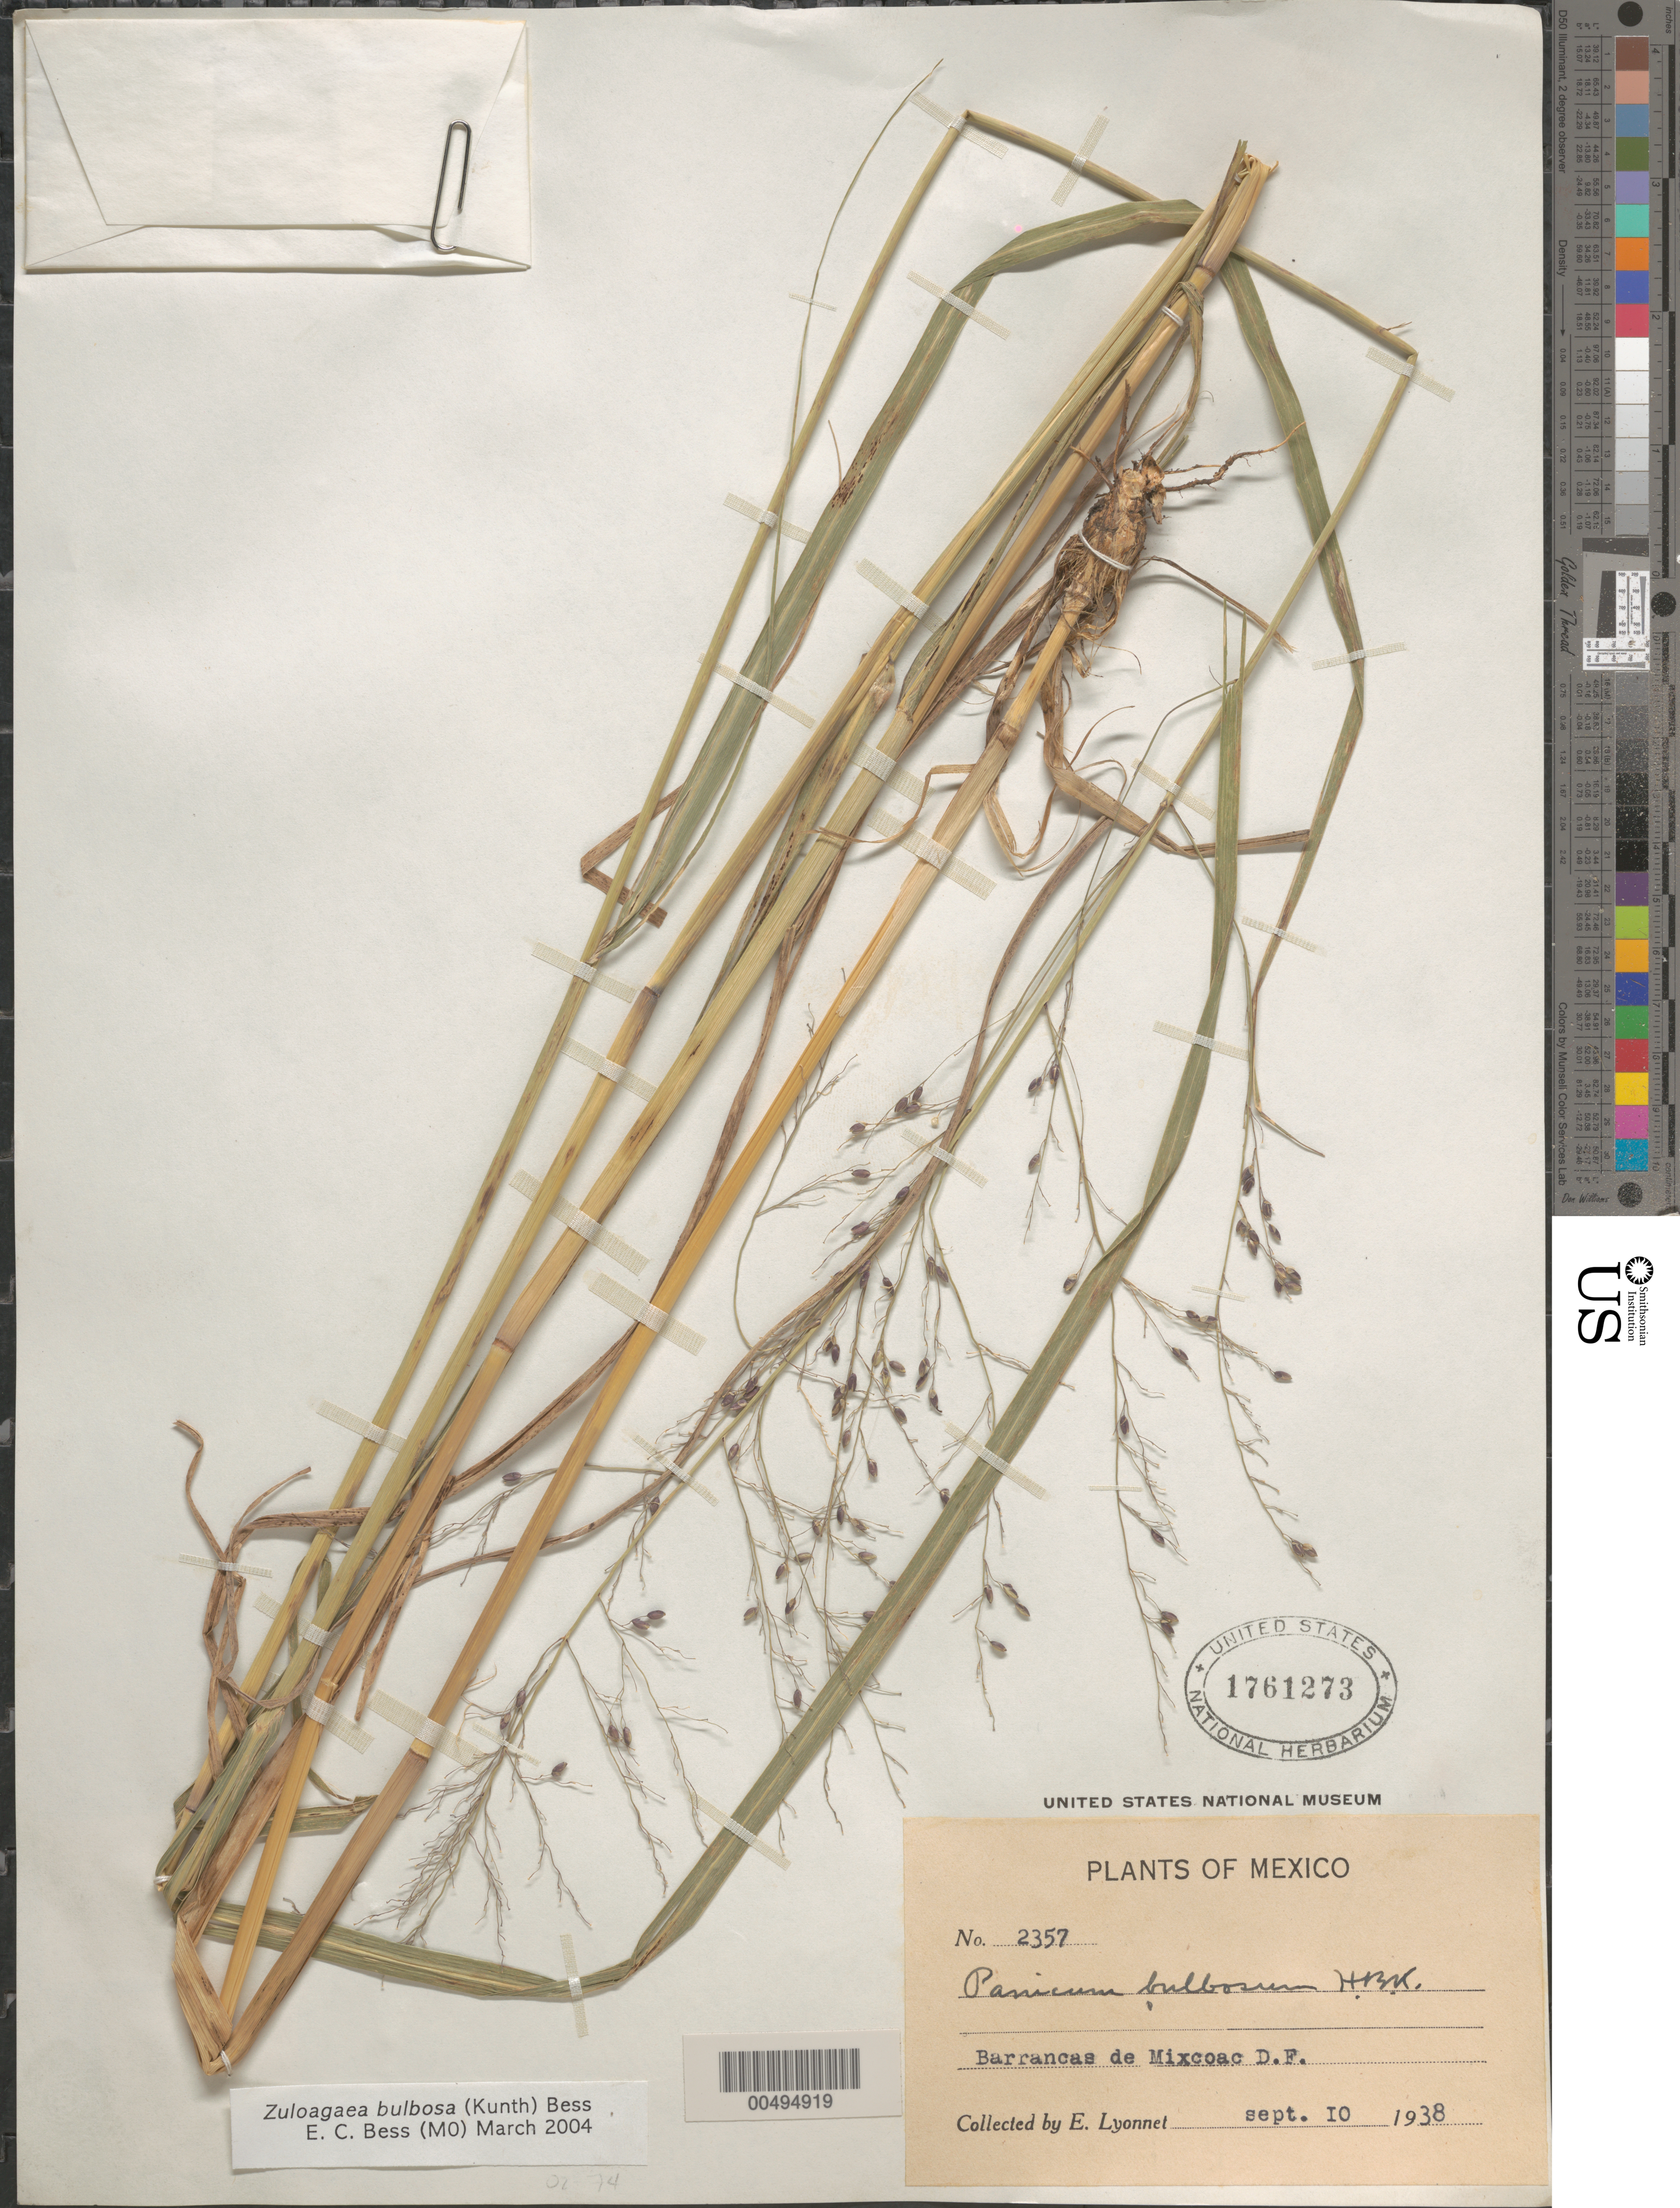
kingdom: Plantae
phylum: Tracheophyta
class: Liliopsida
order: Poales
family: Poaceae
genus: Panicum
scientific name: Panicum bulbosum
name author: Kunth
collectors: Bro. E. Lyonnet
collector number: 2357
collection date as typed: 10 Sep 1938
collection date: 1938-09-10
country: Mexico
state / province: Distrito Federal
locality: Barrancas de Mixcoac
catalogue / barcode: US 1761273